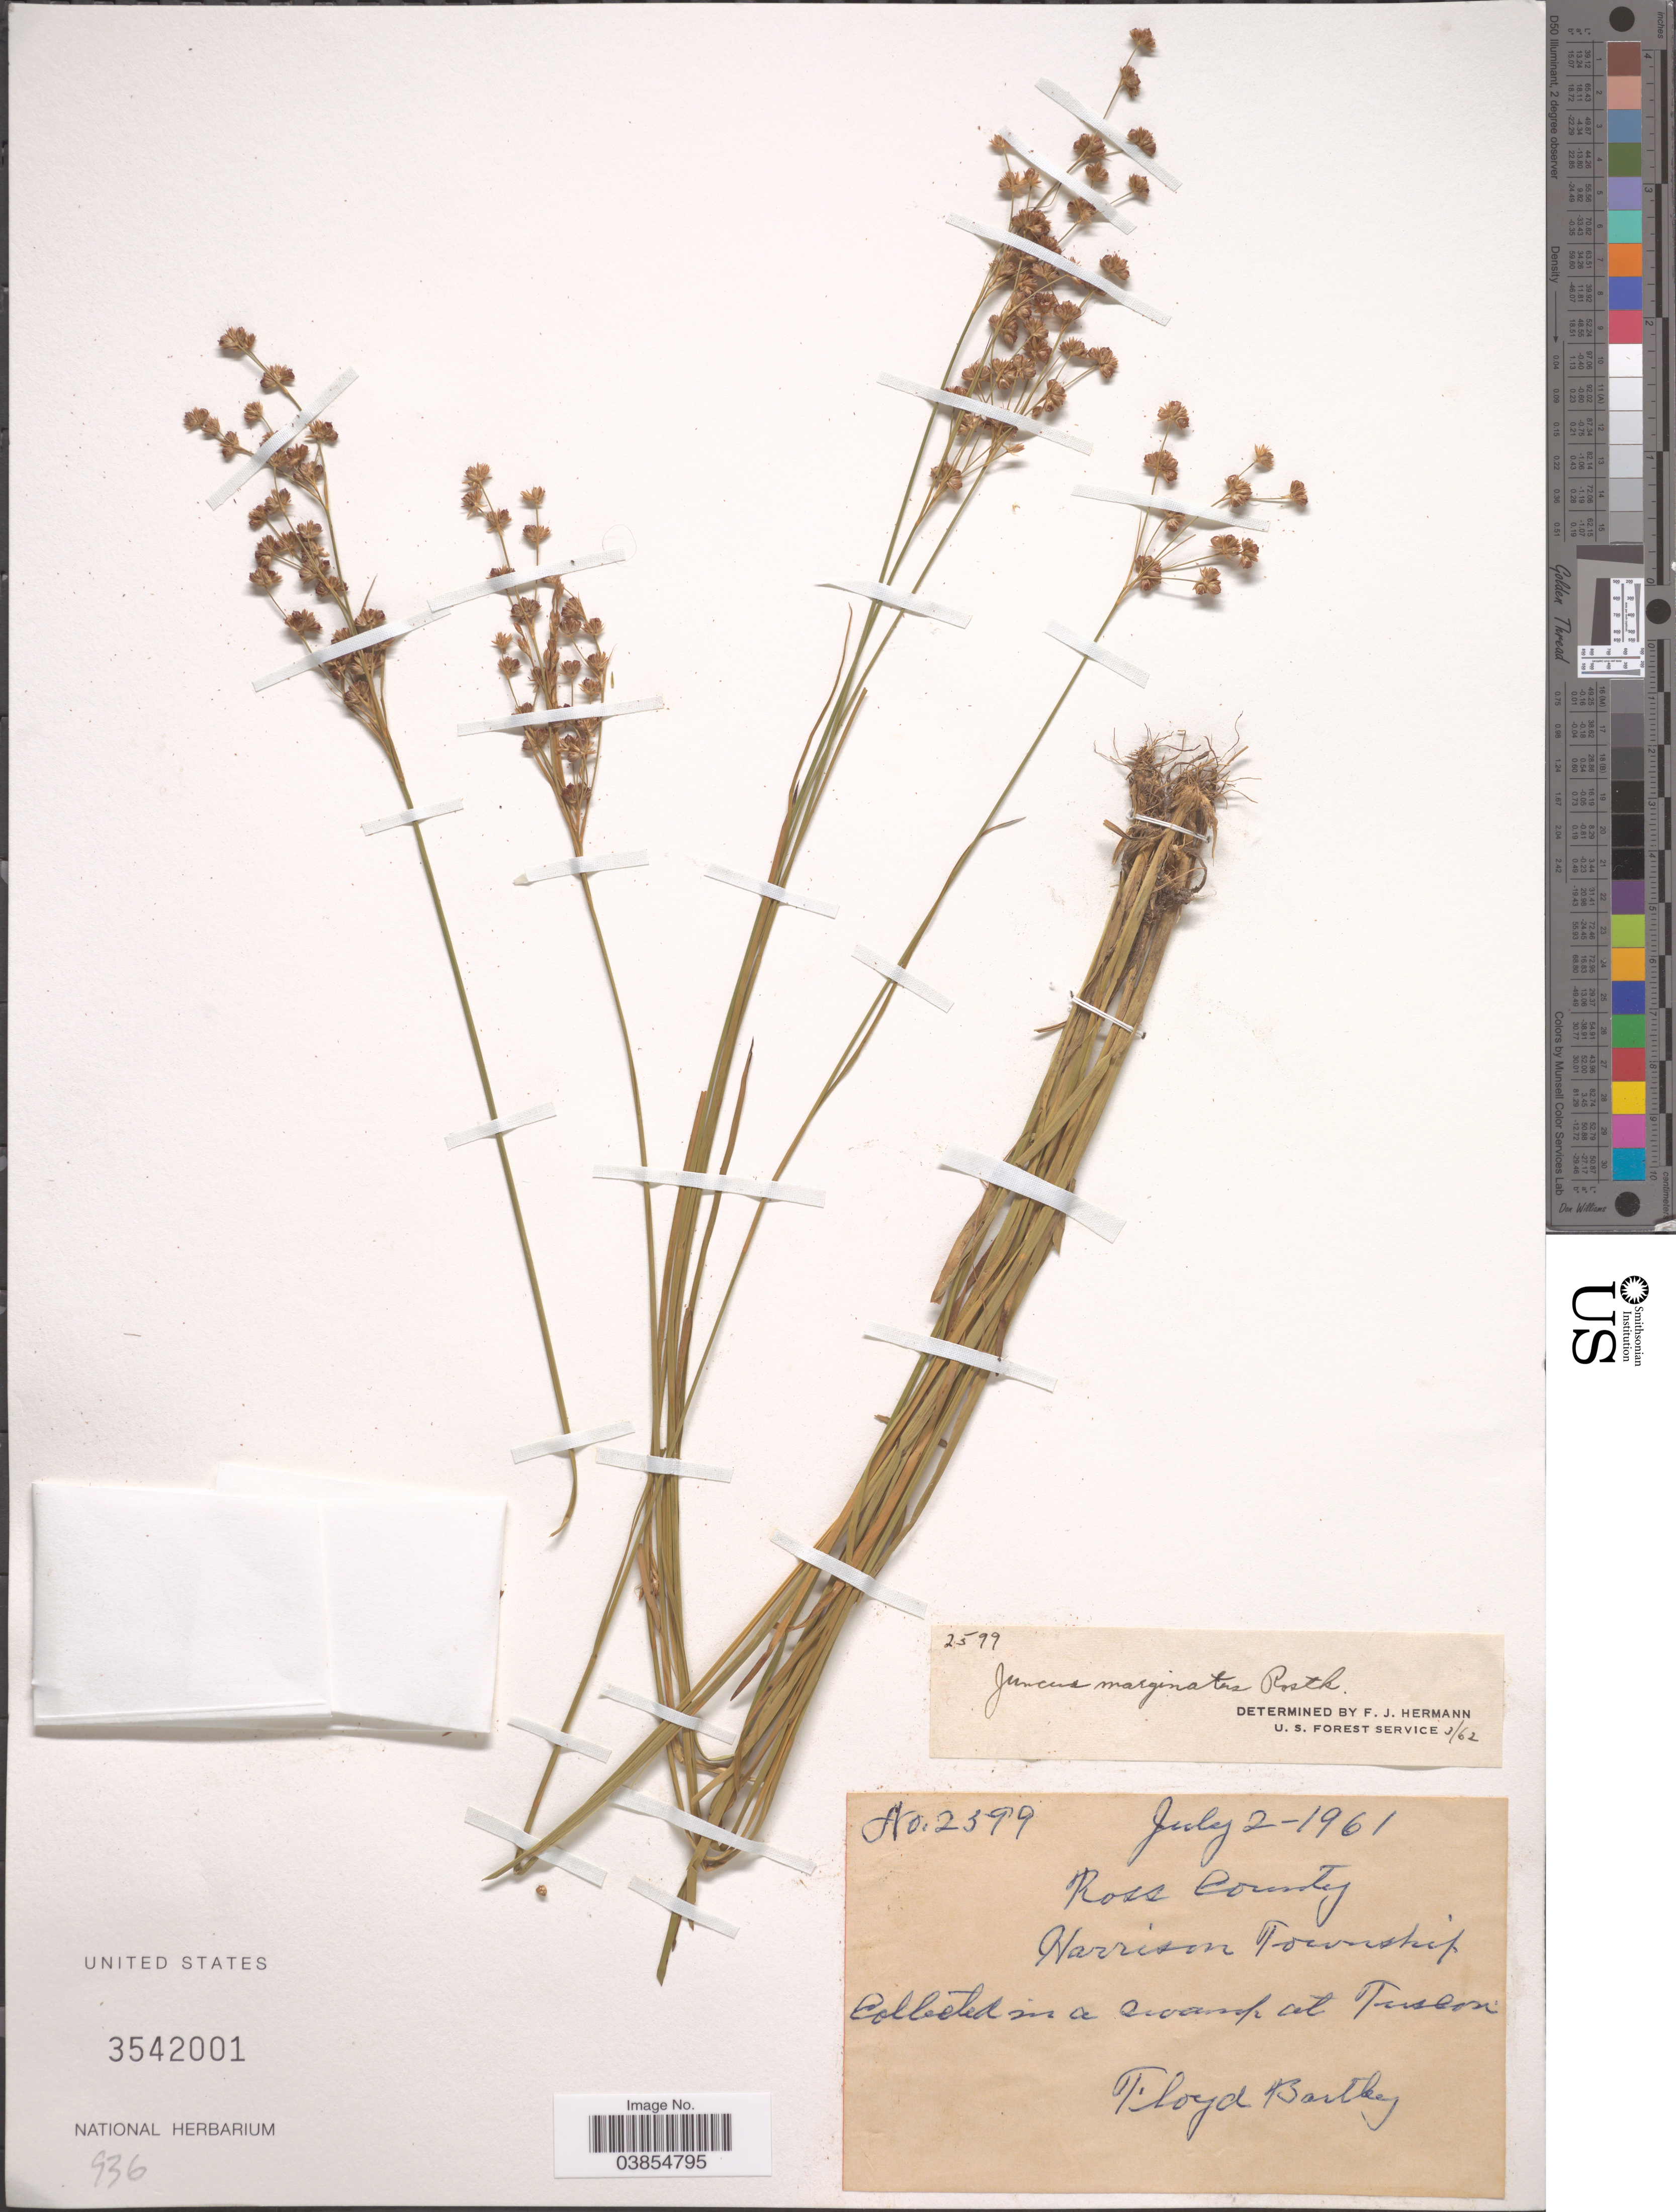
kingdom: Plantae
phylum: Tracheophyta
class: Liliopsida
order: Poales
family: Juncaceae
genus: Juncus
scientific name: Juncus marginatus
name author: Rostk.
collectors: F. Bartley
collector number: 2599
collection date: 1961-07-02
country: United States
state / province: Ohio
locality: Ross County. Harrison Township. At Tucson.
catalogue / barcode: US 3542001